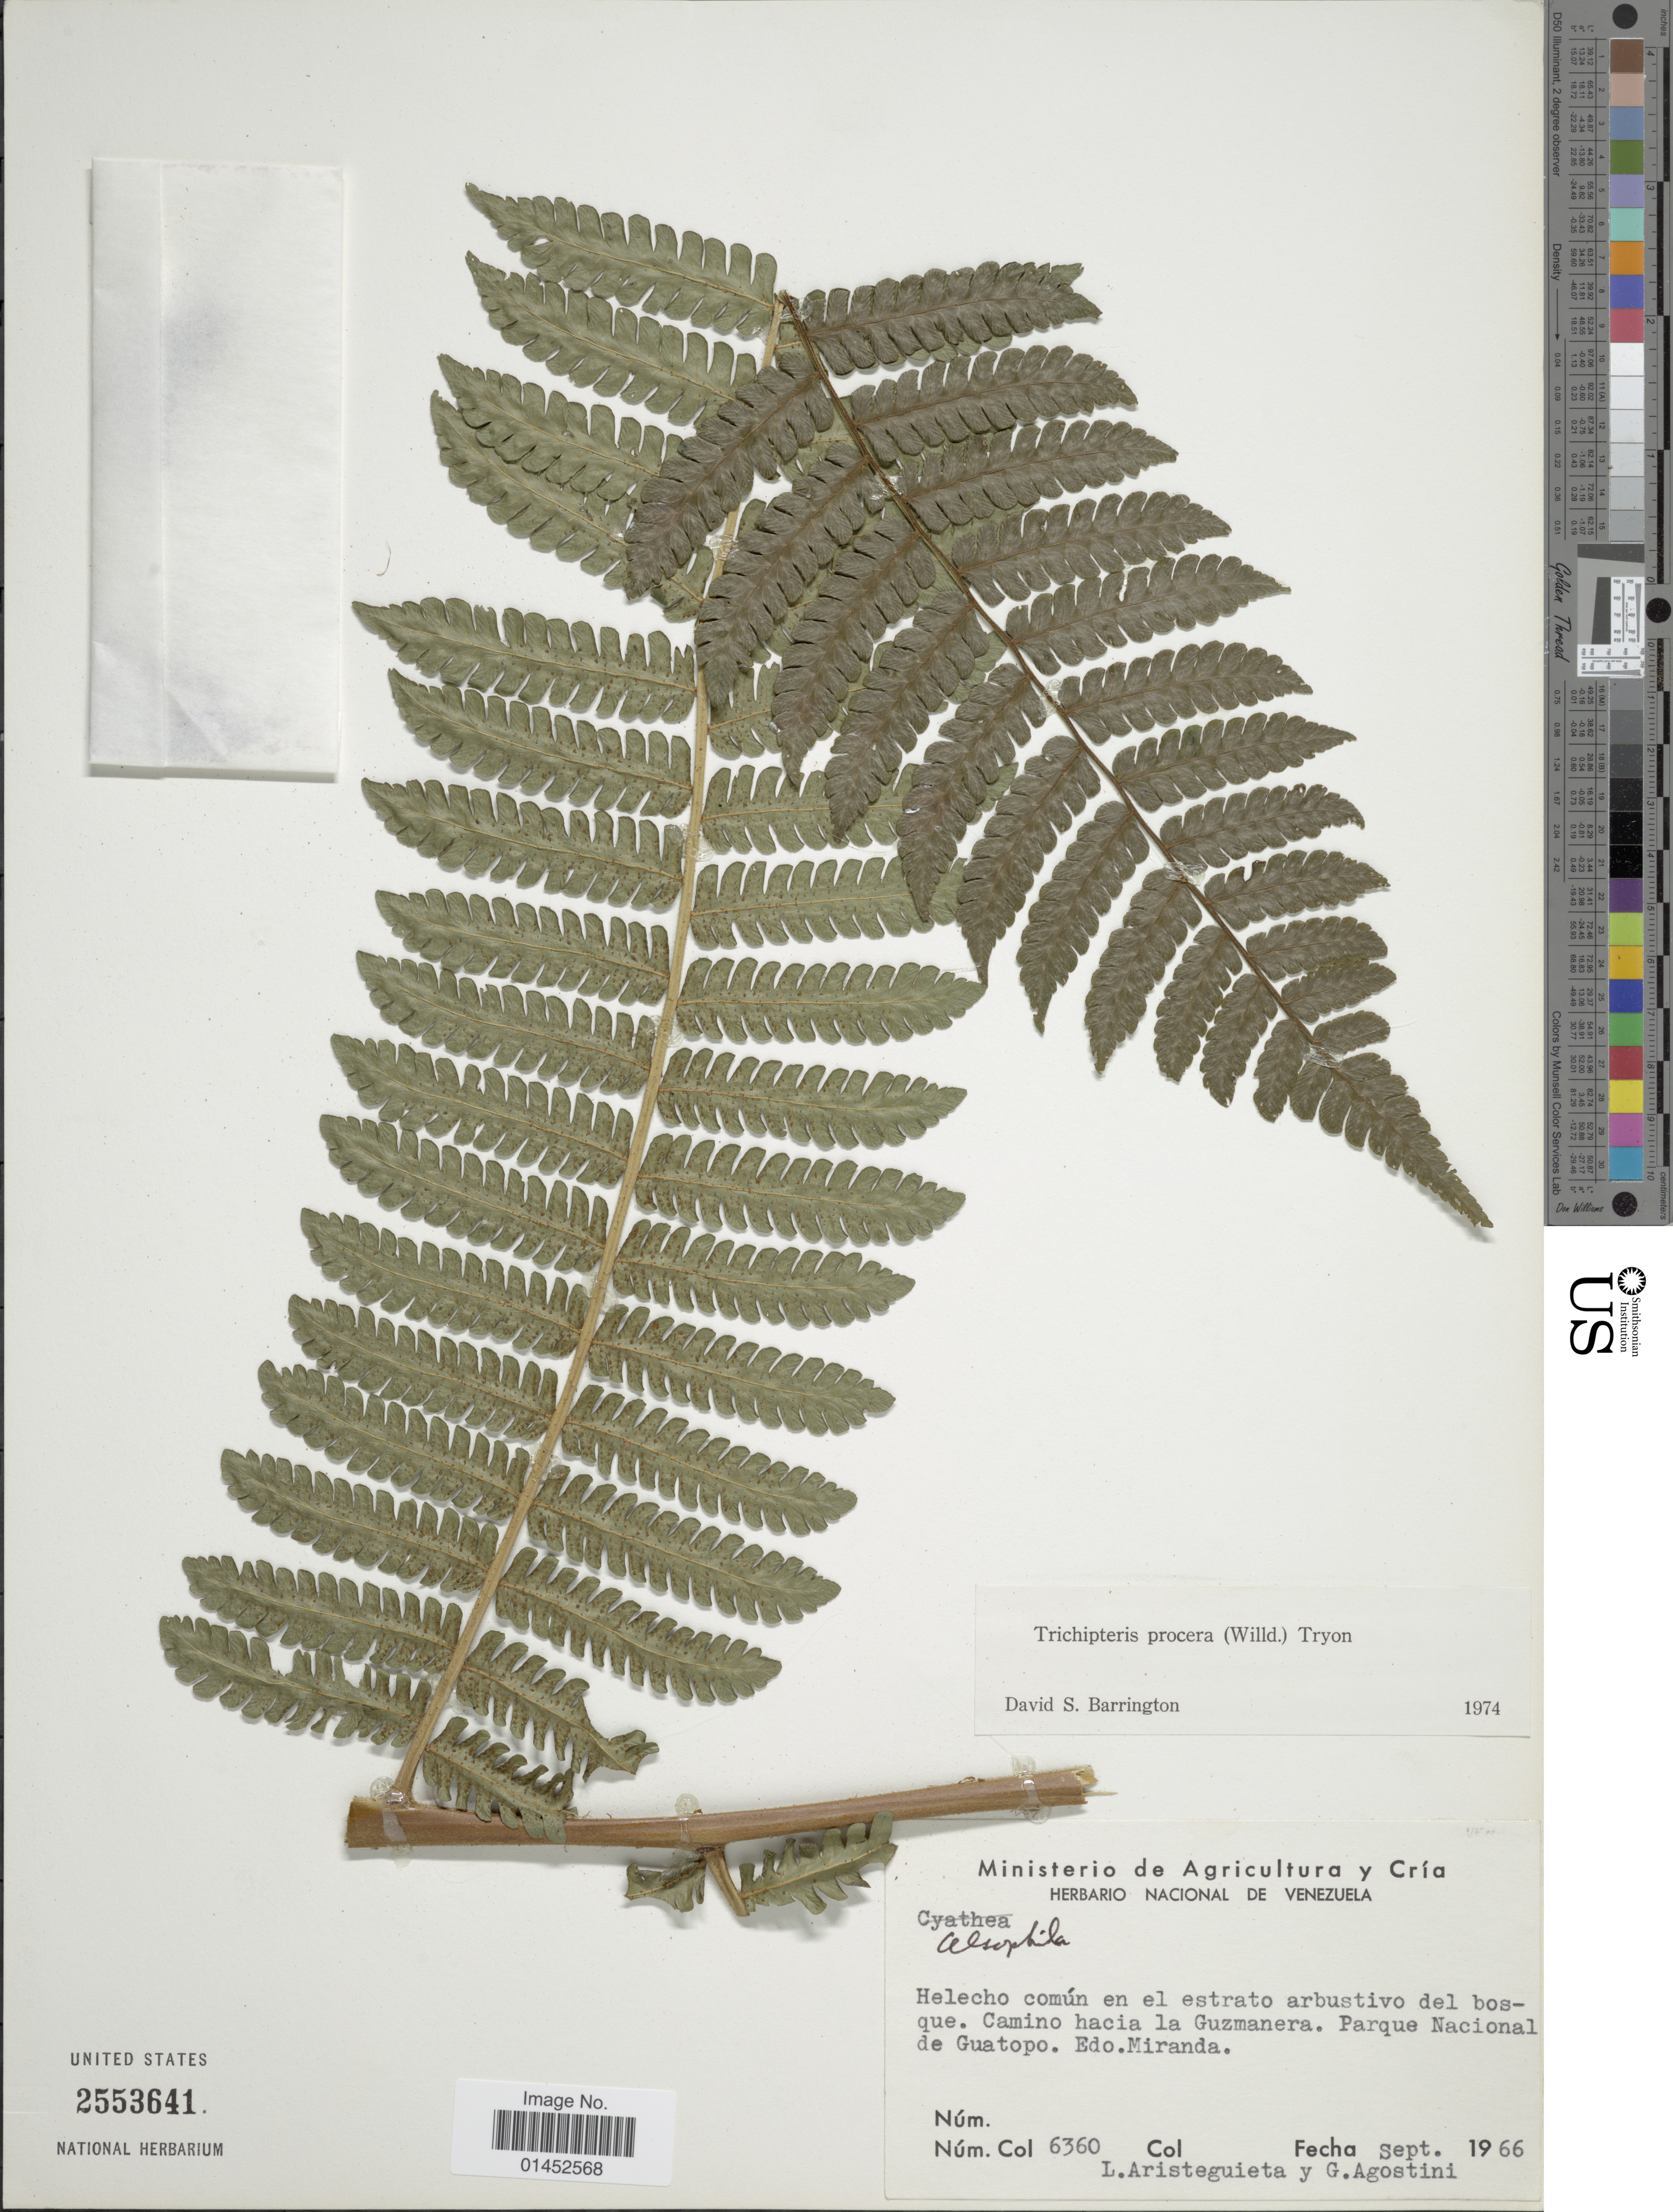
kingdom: Plantae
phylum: Tracheophyta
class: Polypodiopsida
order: Cyatheales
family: Cyatheaceae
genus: Cyathea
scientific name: Cyathea pungens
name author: (Willd.) Domin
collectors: L. Aristeguieta & G. Agostini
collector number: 6360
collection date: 1966-09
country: Venezuela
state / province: Miranda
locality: Camino hacia la Guzmanera. Parque Nacional de Guatopo.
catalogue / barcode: US 2553641